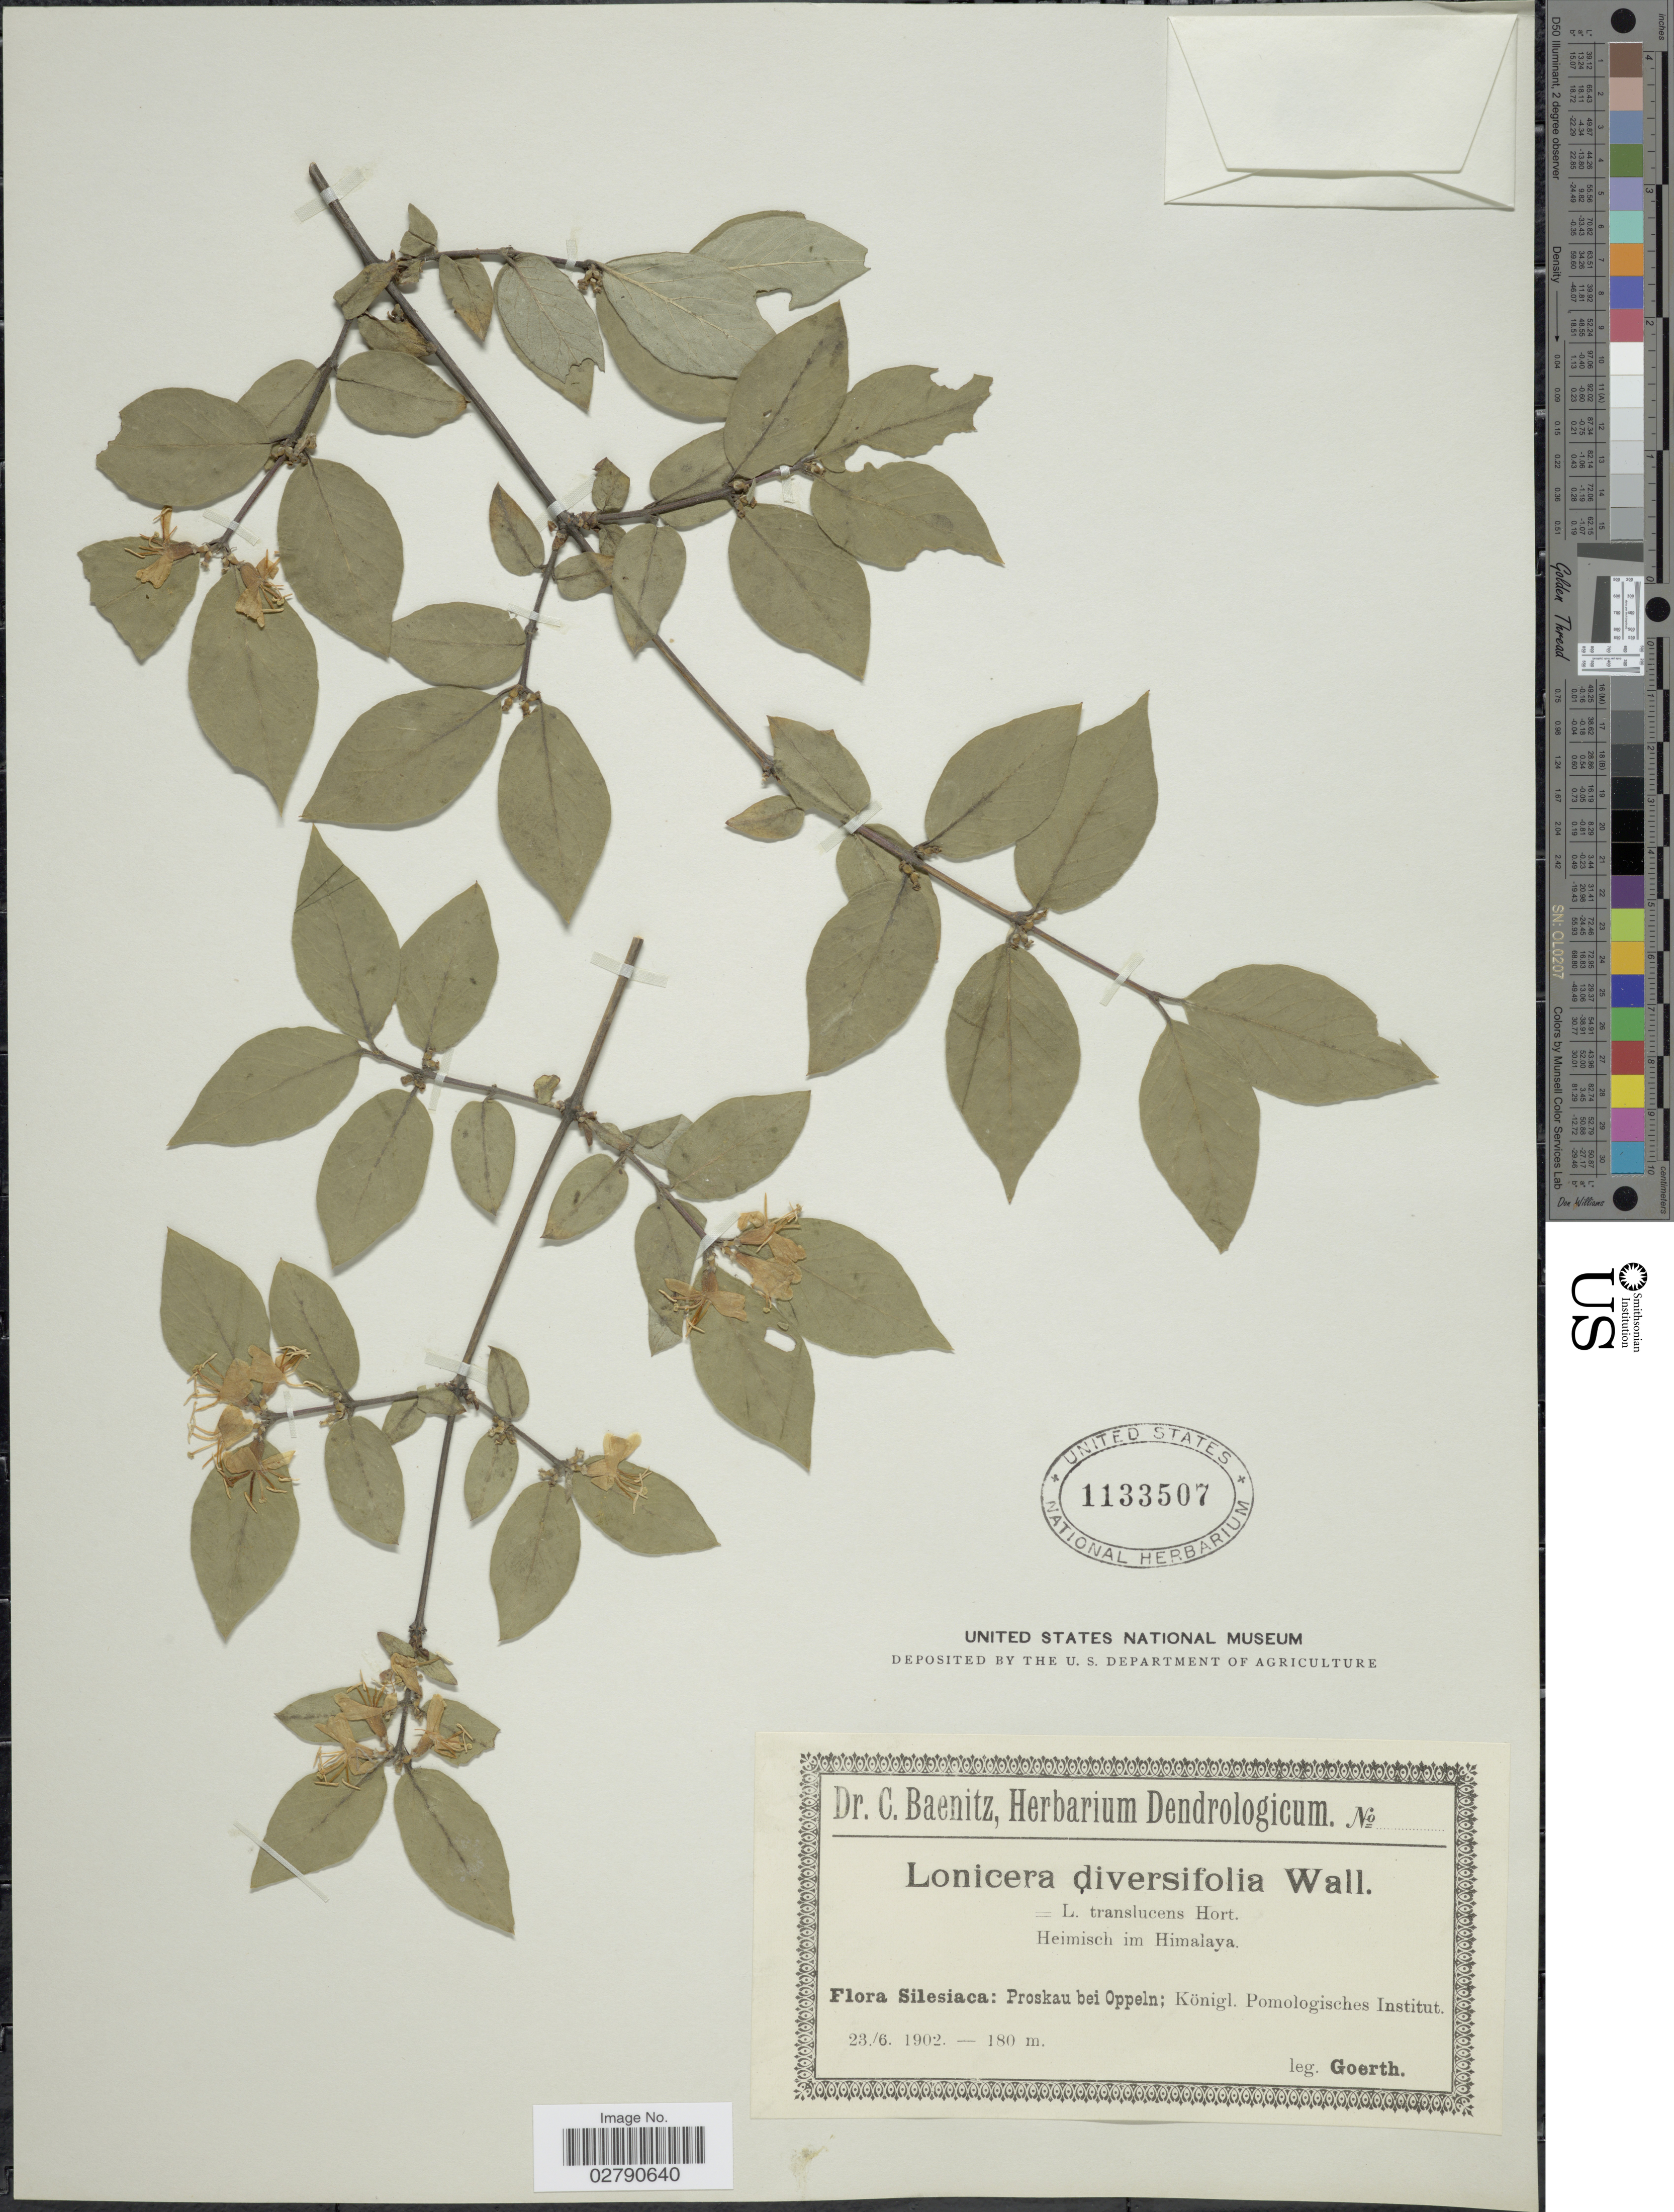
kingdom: Plantae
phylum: Tracheophyta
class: Magnoliopsida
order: Dipsacales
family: Caprifoliaceae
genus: Lonicera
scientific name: Lonicera diversifolia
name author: Wall.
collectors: Goerth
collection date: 1902-06-23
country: Poland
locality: Silesiaca: Proskau bei Oppeln; Königl. Pomologisches Institut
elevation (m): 180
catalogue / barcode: US 1133507